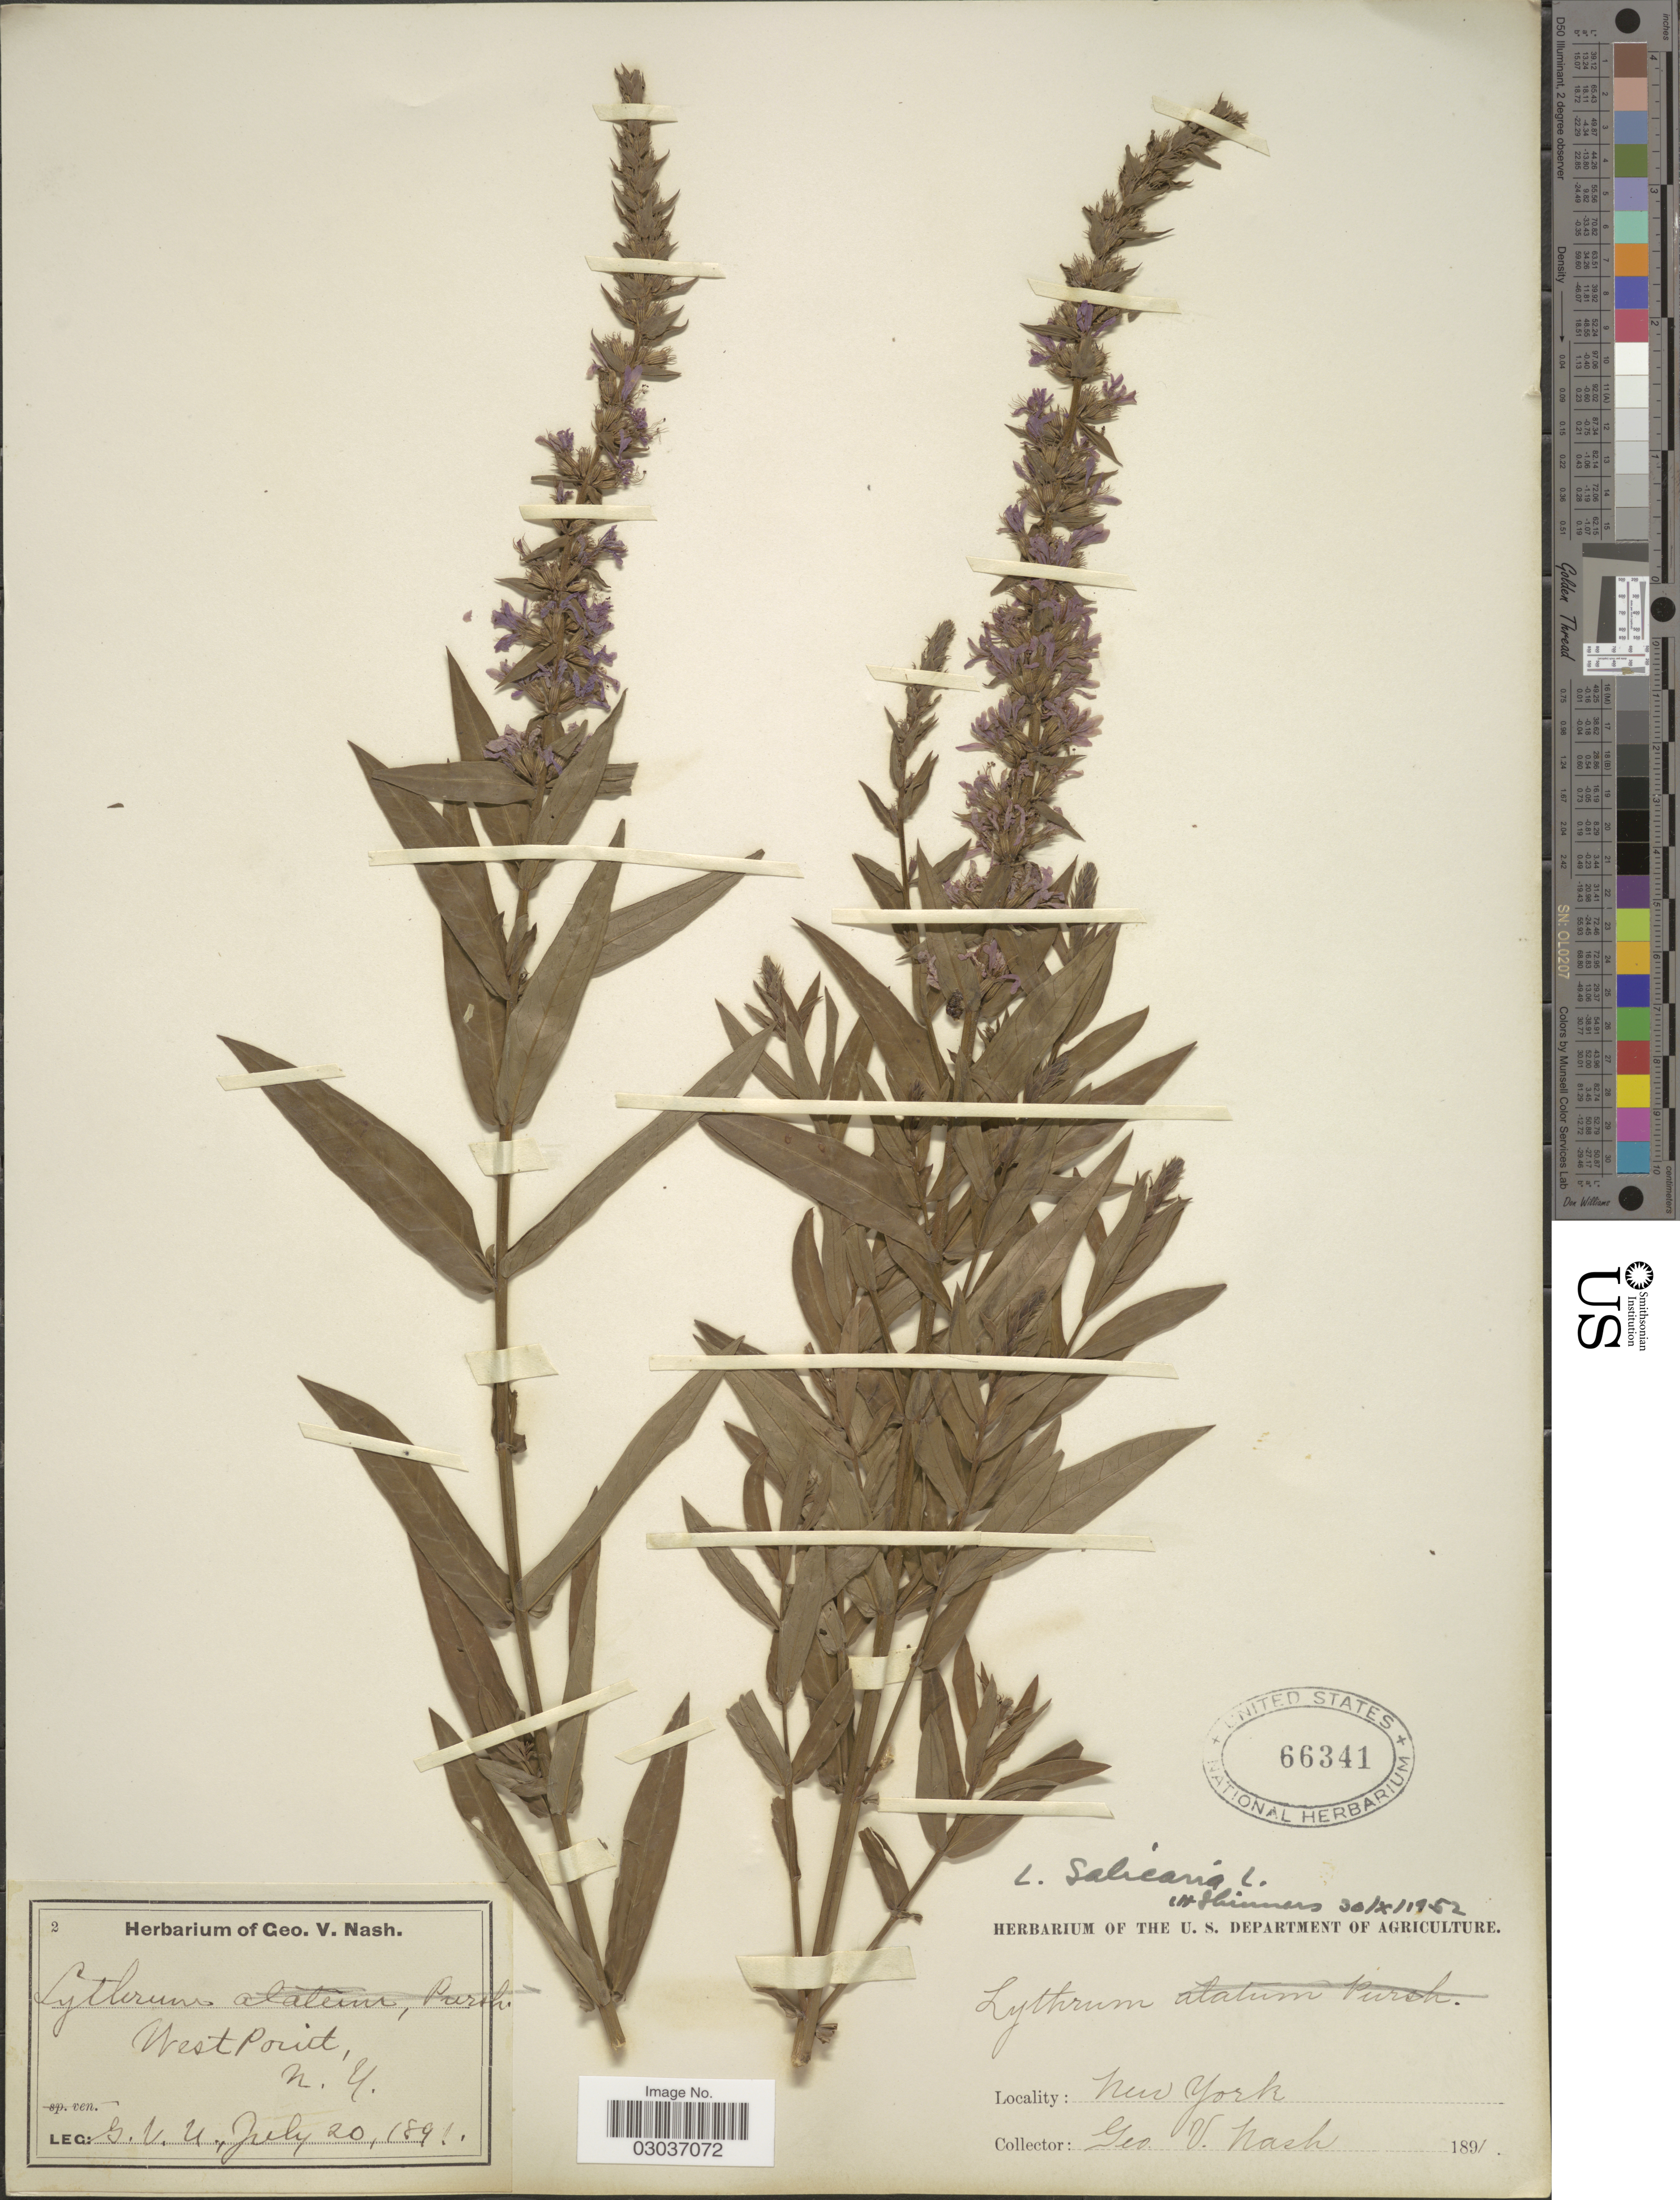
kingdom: Plantae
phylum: Tracheophyta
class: Magnoliopsida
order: Myrtales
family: Lythraceae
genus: Lythrum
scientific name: Lythrum salicaria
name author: L.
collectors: G. V. Nash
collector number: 2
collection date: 1891-07-20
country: United States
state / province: New York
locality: West Point.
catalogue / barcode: US 66341